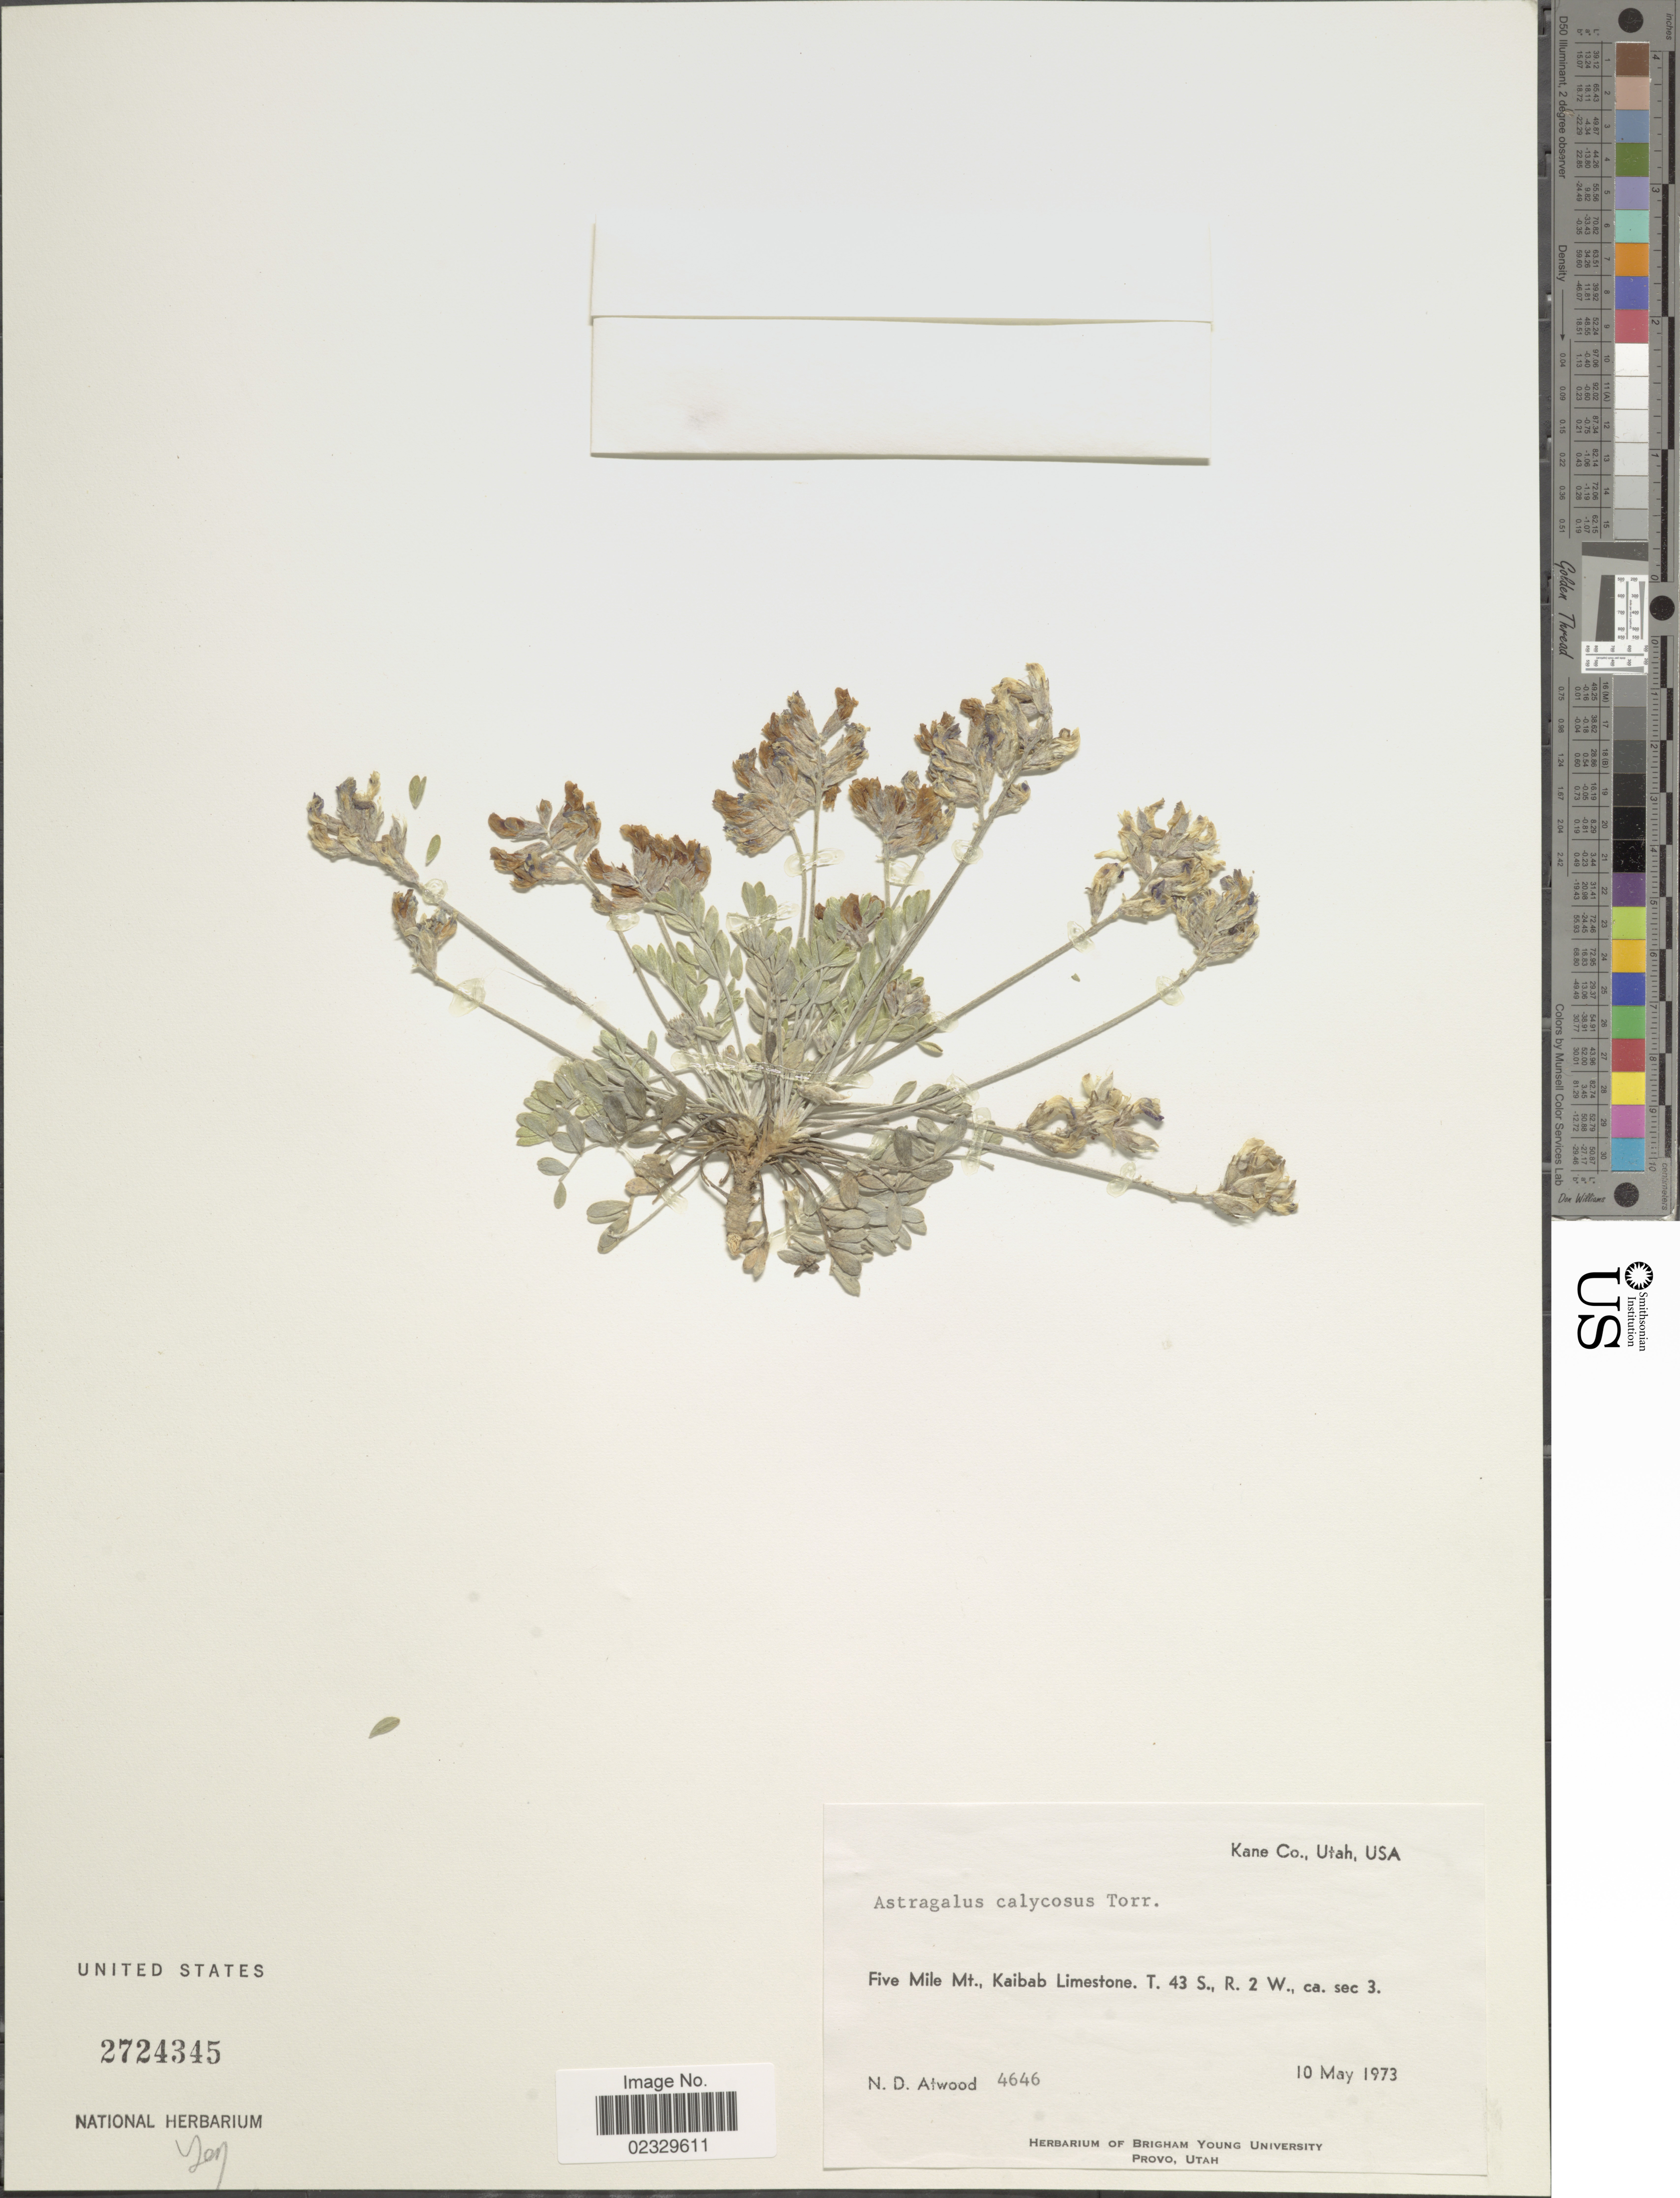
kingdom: Plantae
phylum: Tracheophyta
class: Magnoliopsida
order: Fabales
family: Fabaceae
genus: Astragalus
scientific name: Astragalus calycosus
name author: Torr. ex S. Watson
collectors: N. Atwood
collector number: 4646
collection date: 1973-05-10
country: United States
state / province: Utah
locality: Kane Co. Five Mile Mt., Kaibab Limestone. T. 43 S., R. 2 W., ca. sec. 3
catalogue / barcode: US 2724345